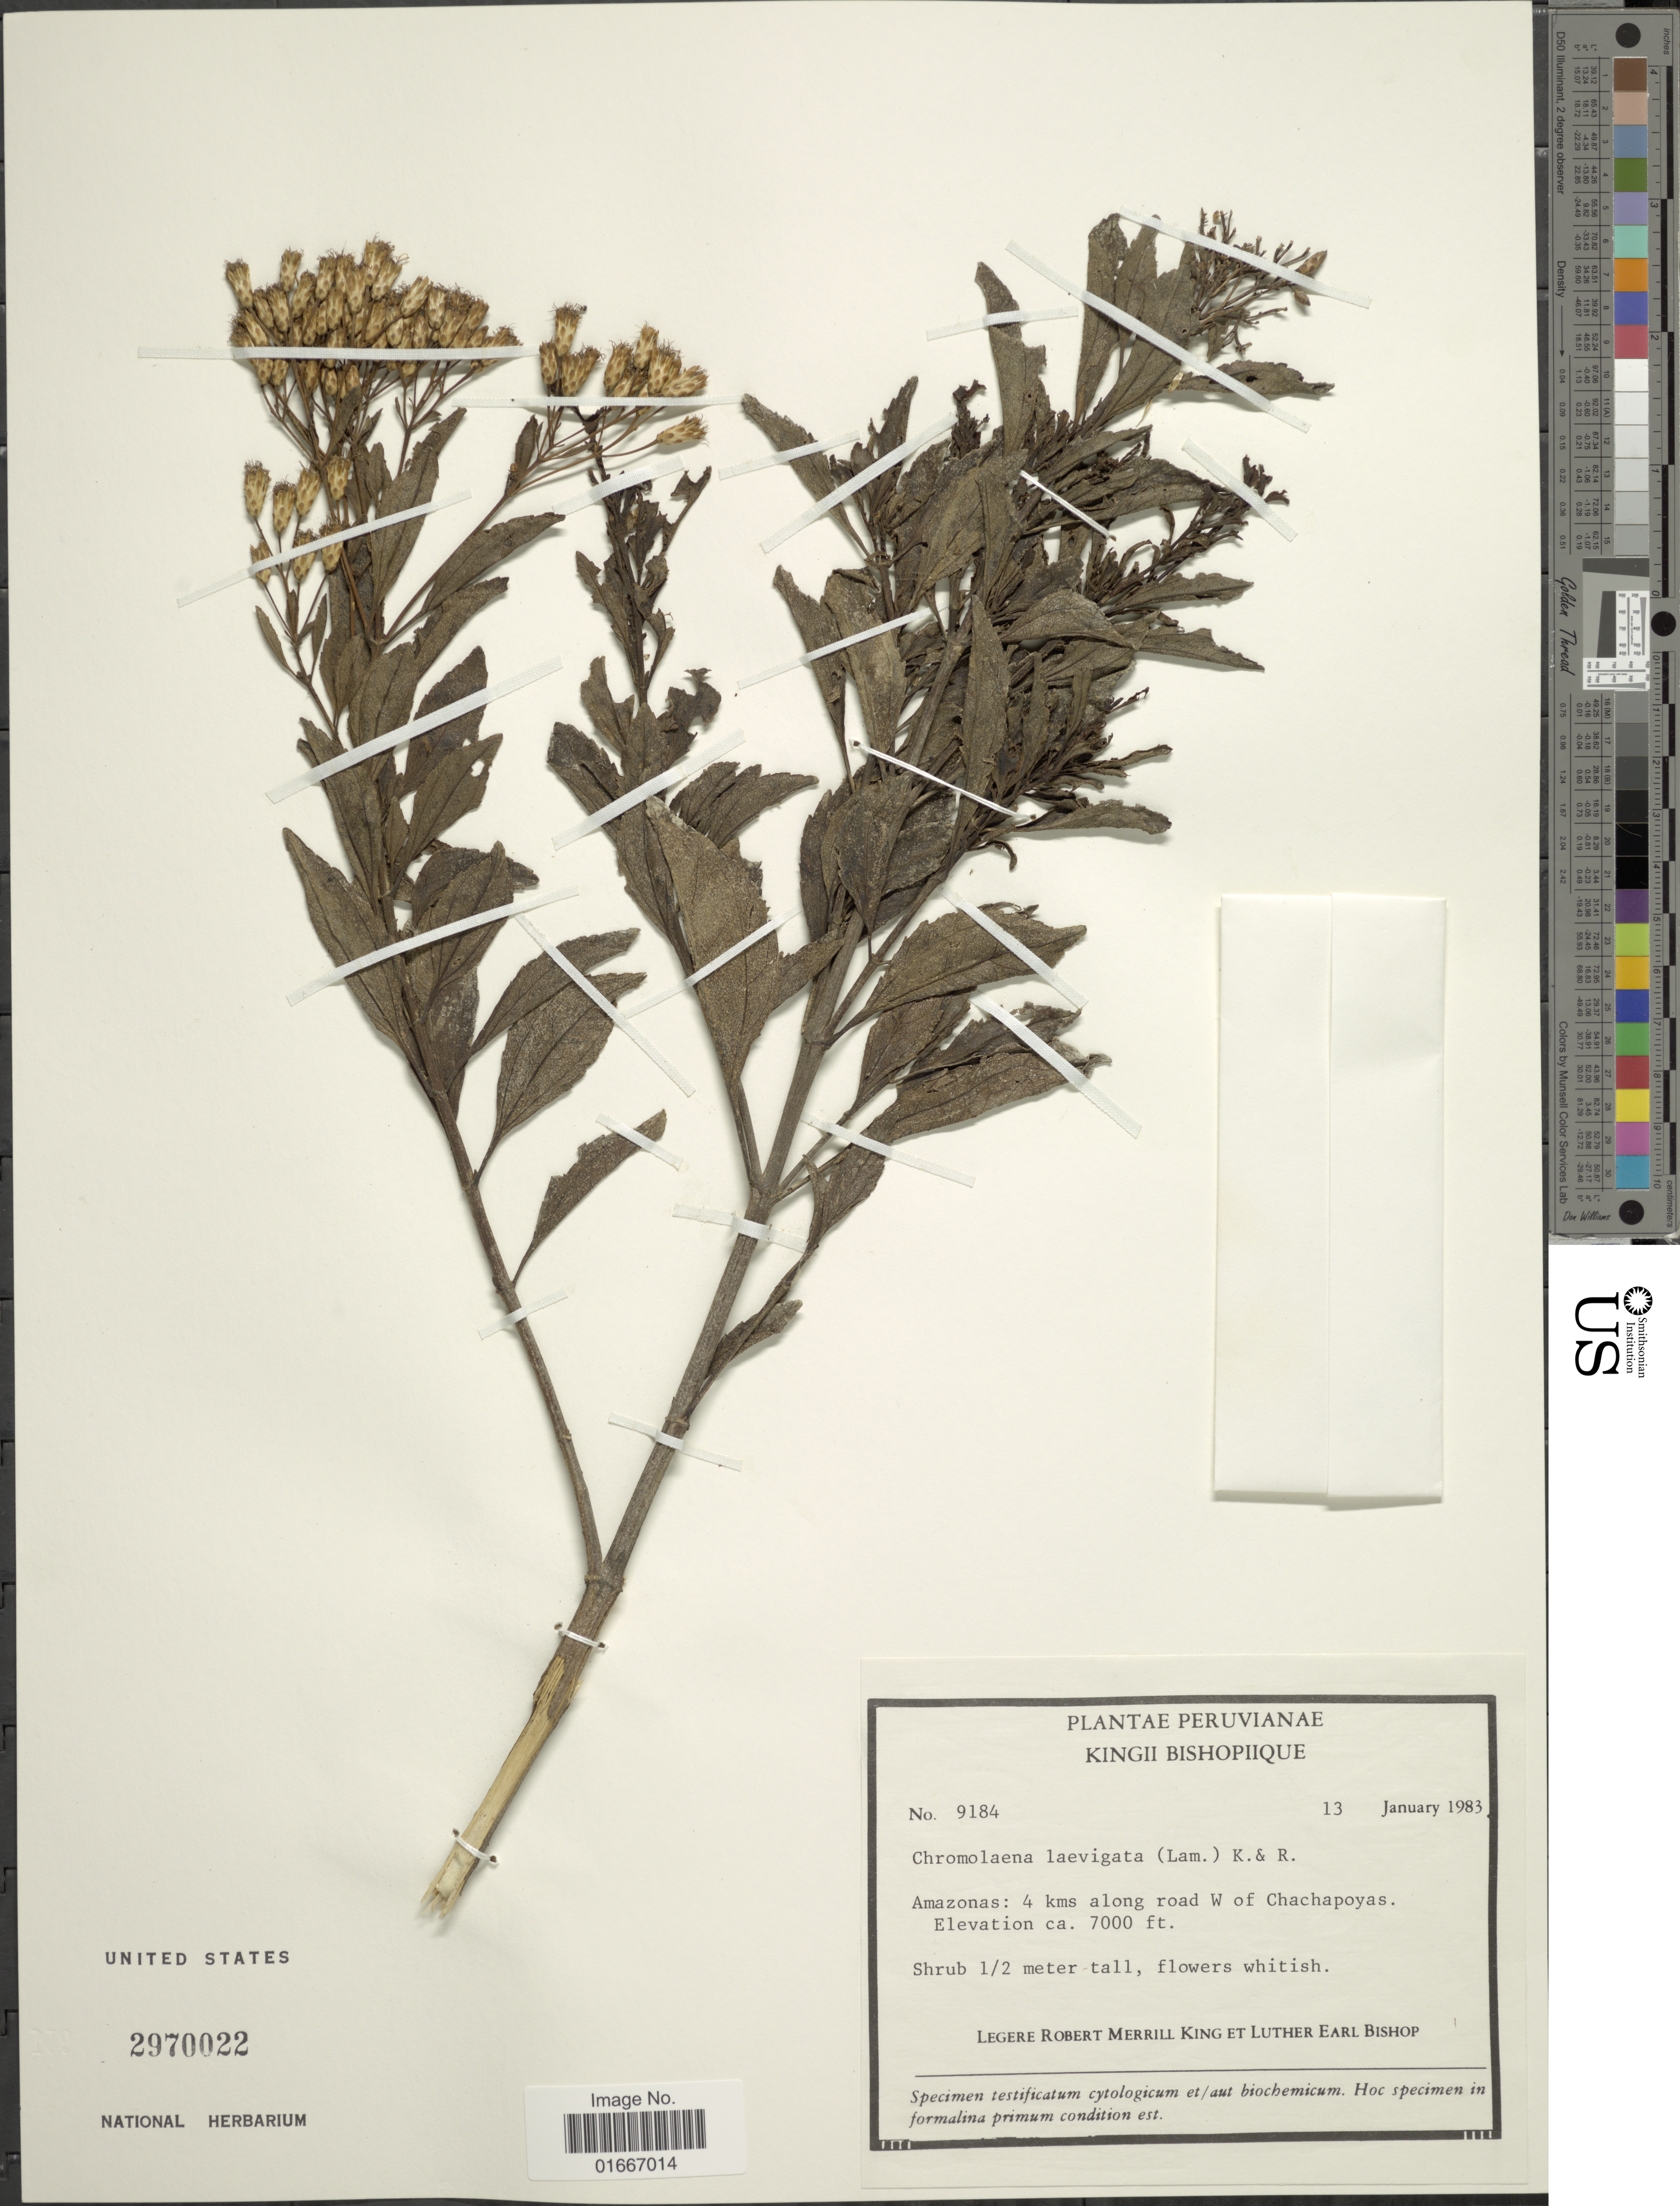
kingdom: Plantae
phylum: Tracheophyta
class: Magnoliopsida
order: Asterales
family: Asteraceae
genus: Chromolaena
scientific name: Chromolaena laevigata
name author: (Lam.) R.M. King & H. Rob.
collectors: R. M. King & L. E. Bishop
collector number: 9184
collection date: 1983-01-13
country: Peru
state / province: Amazonas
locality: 4 kms along road W of Chachapoyas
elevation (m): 2134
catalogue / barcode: US 2970022